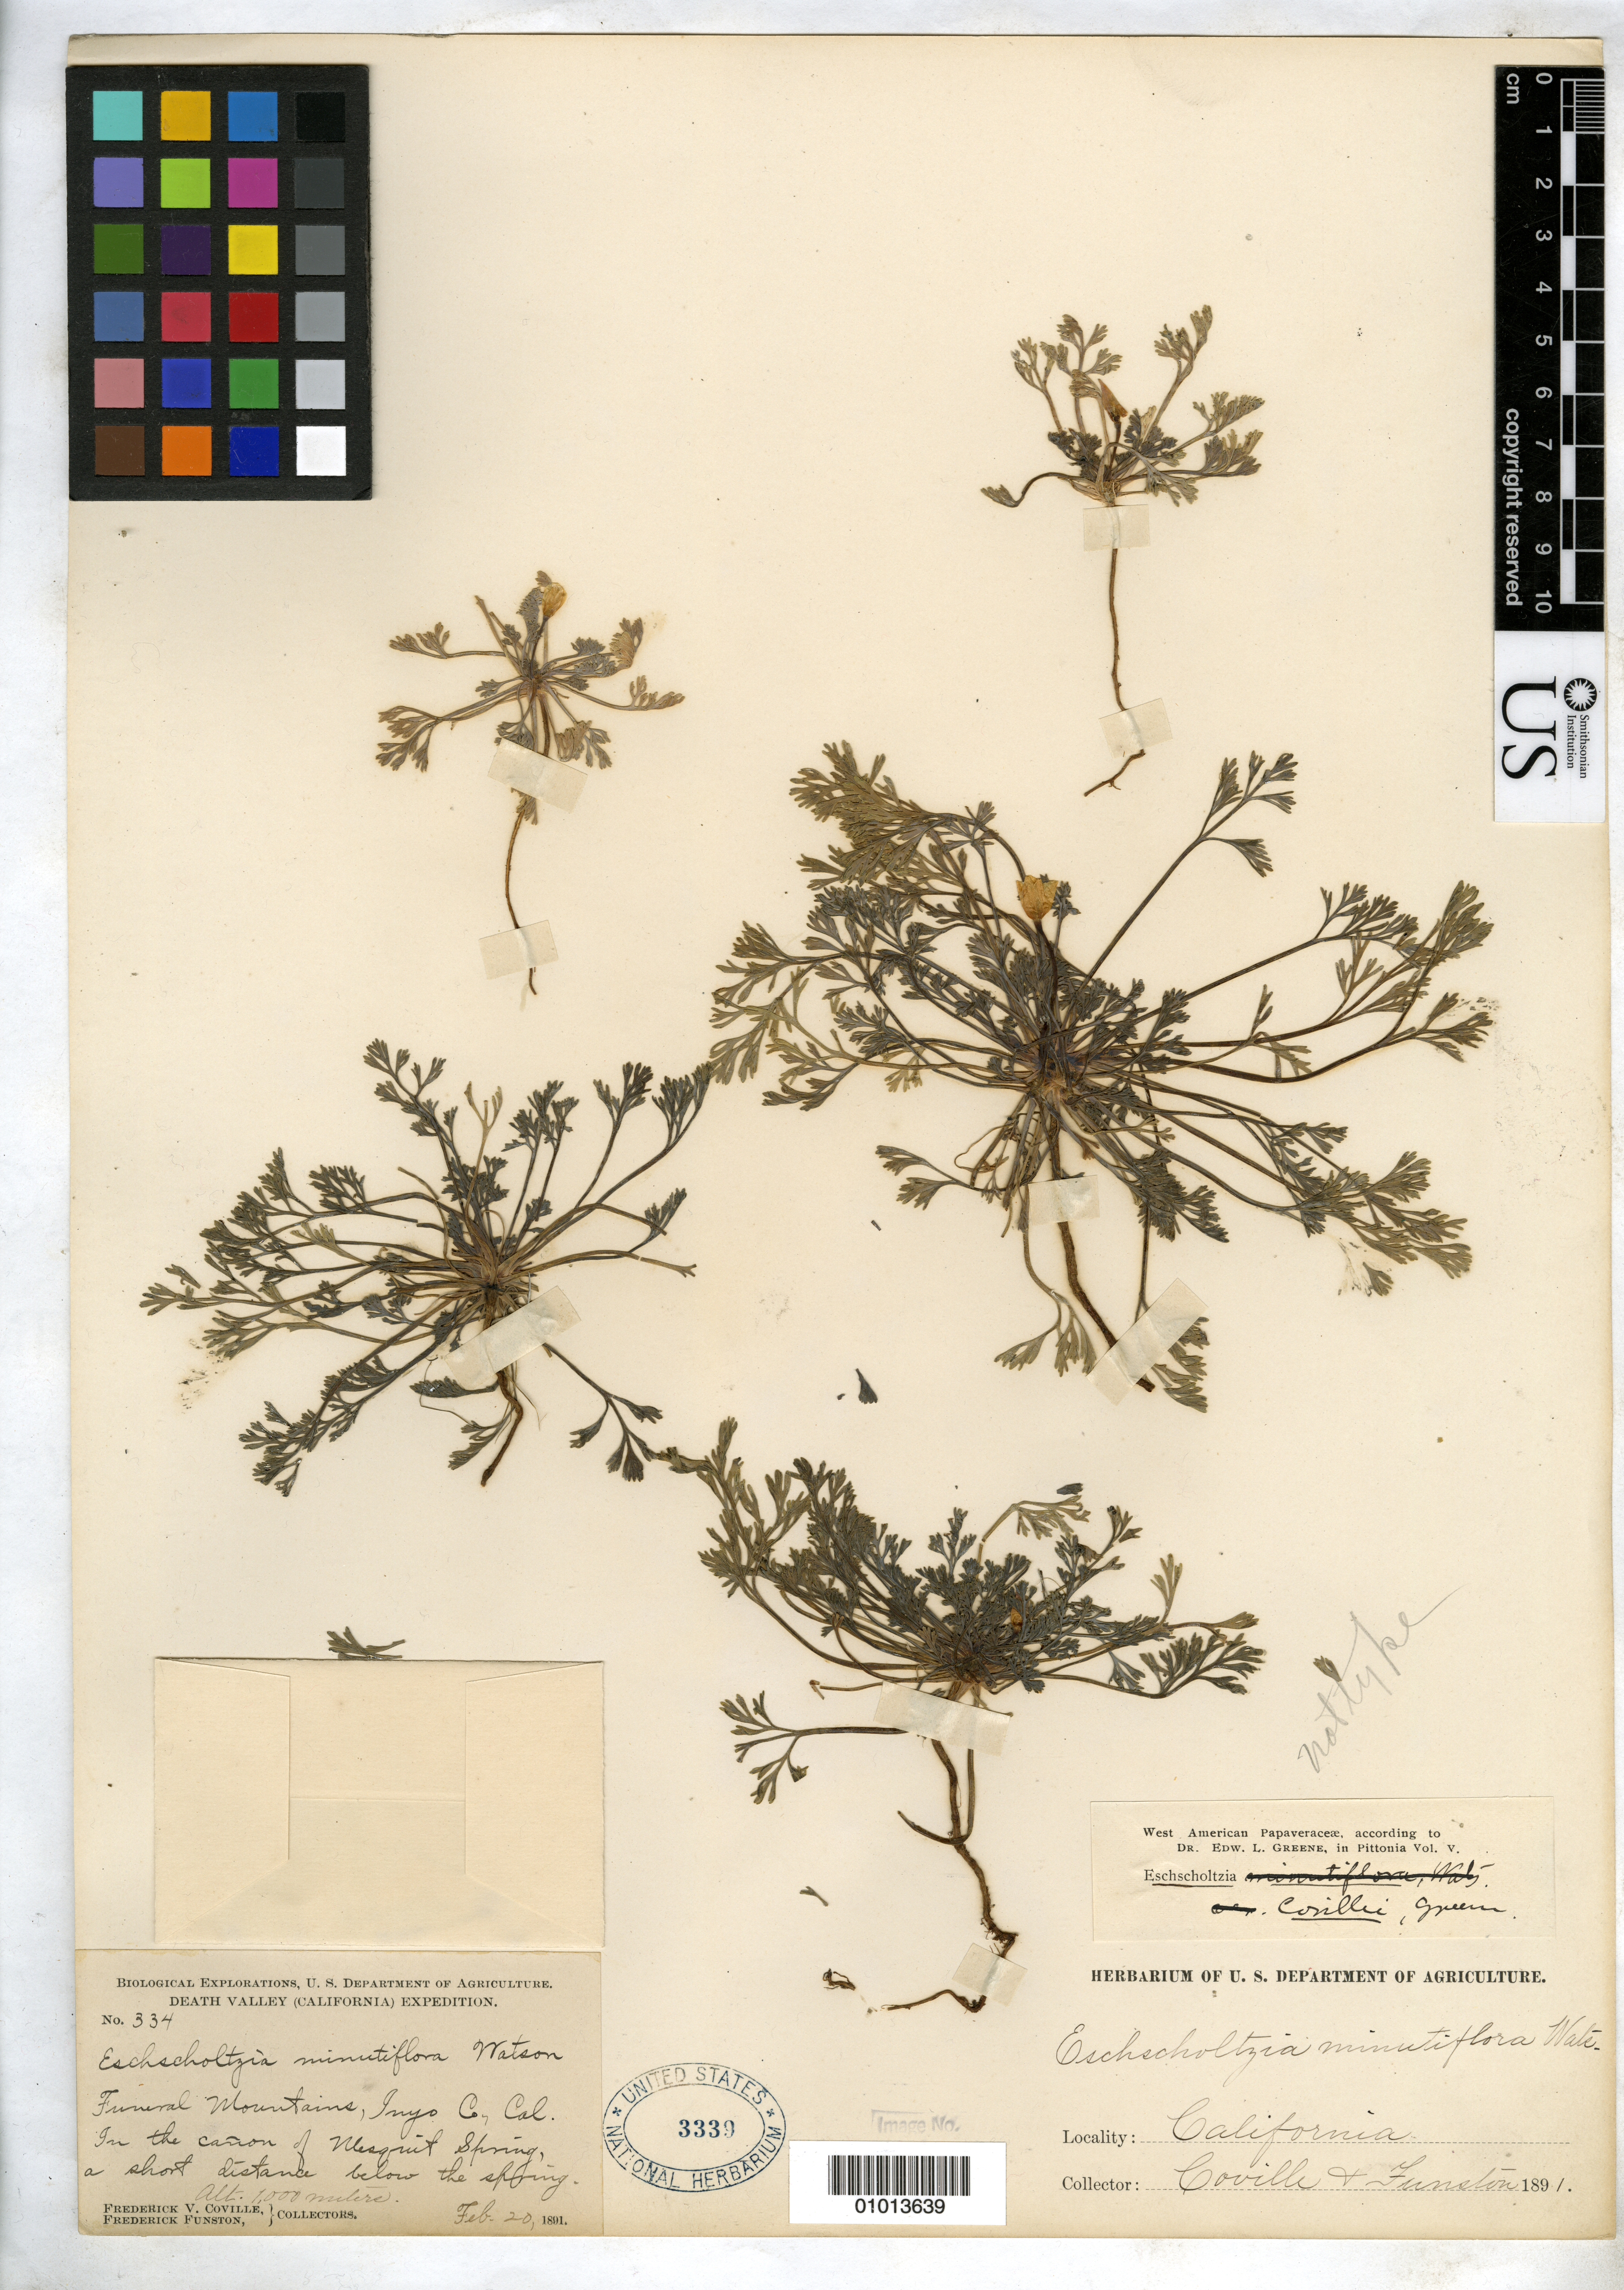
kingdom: Plantae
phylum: Tracheophyta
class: Magnoliopsida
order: Ranunculales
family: Papaveraceae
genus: Eschscholzia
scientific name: Eschscholzia covillei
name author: Greene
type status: Syntype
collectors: F. V. Coville & F. Funston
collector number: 334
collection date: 1891-02-20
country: United States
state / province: California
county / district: Inyo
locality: Death Valley, Funeral Mountains, Mesquite Spring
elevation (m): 1000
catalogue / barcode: US 3339